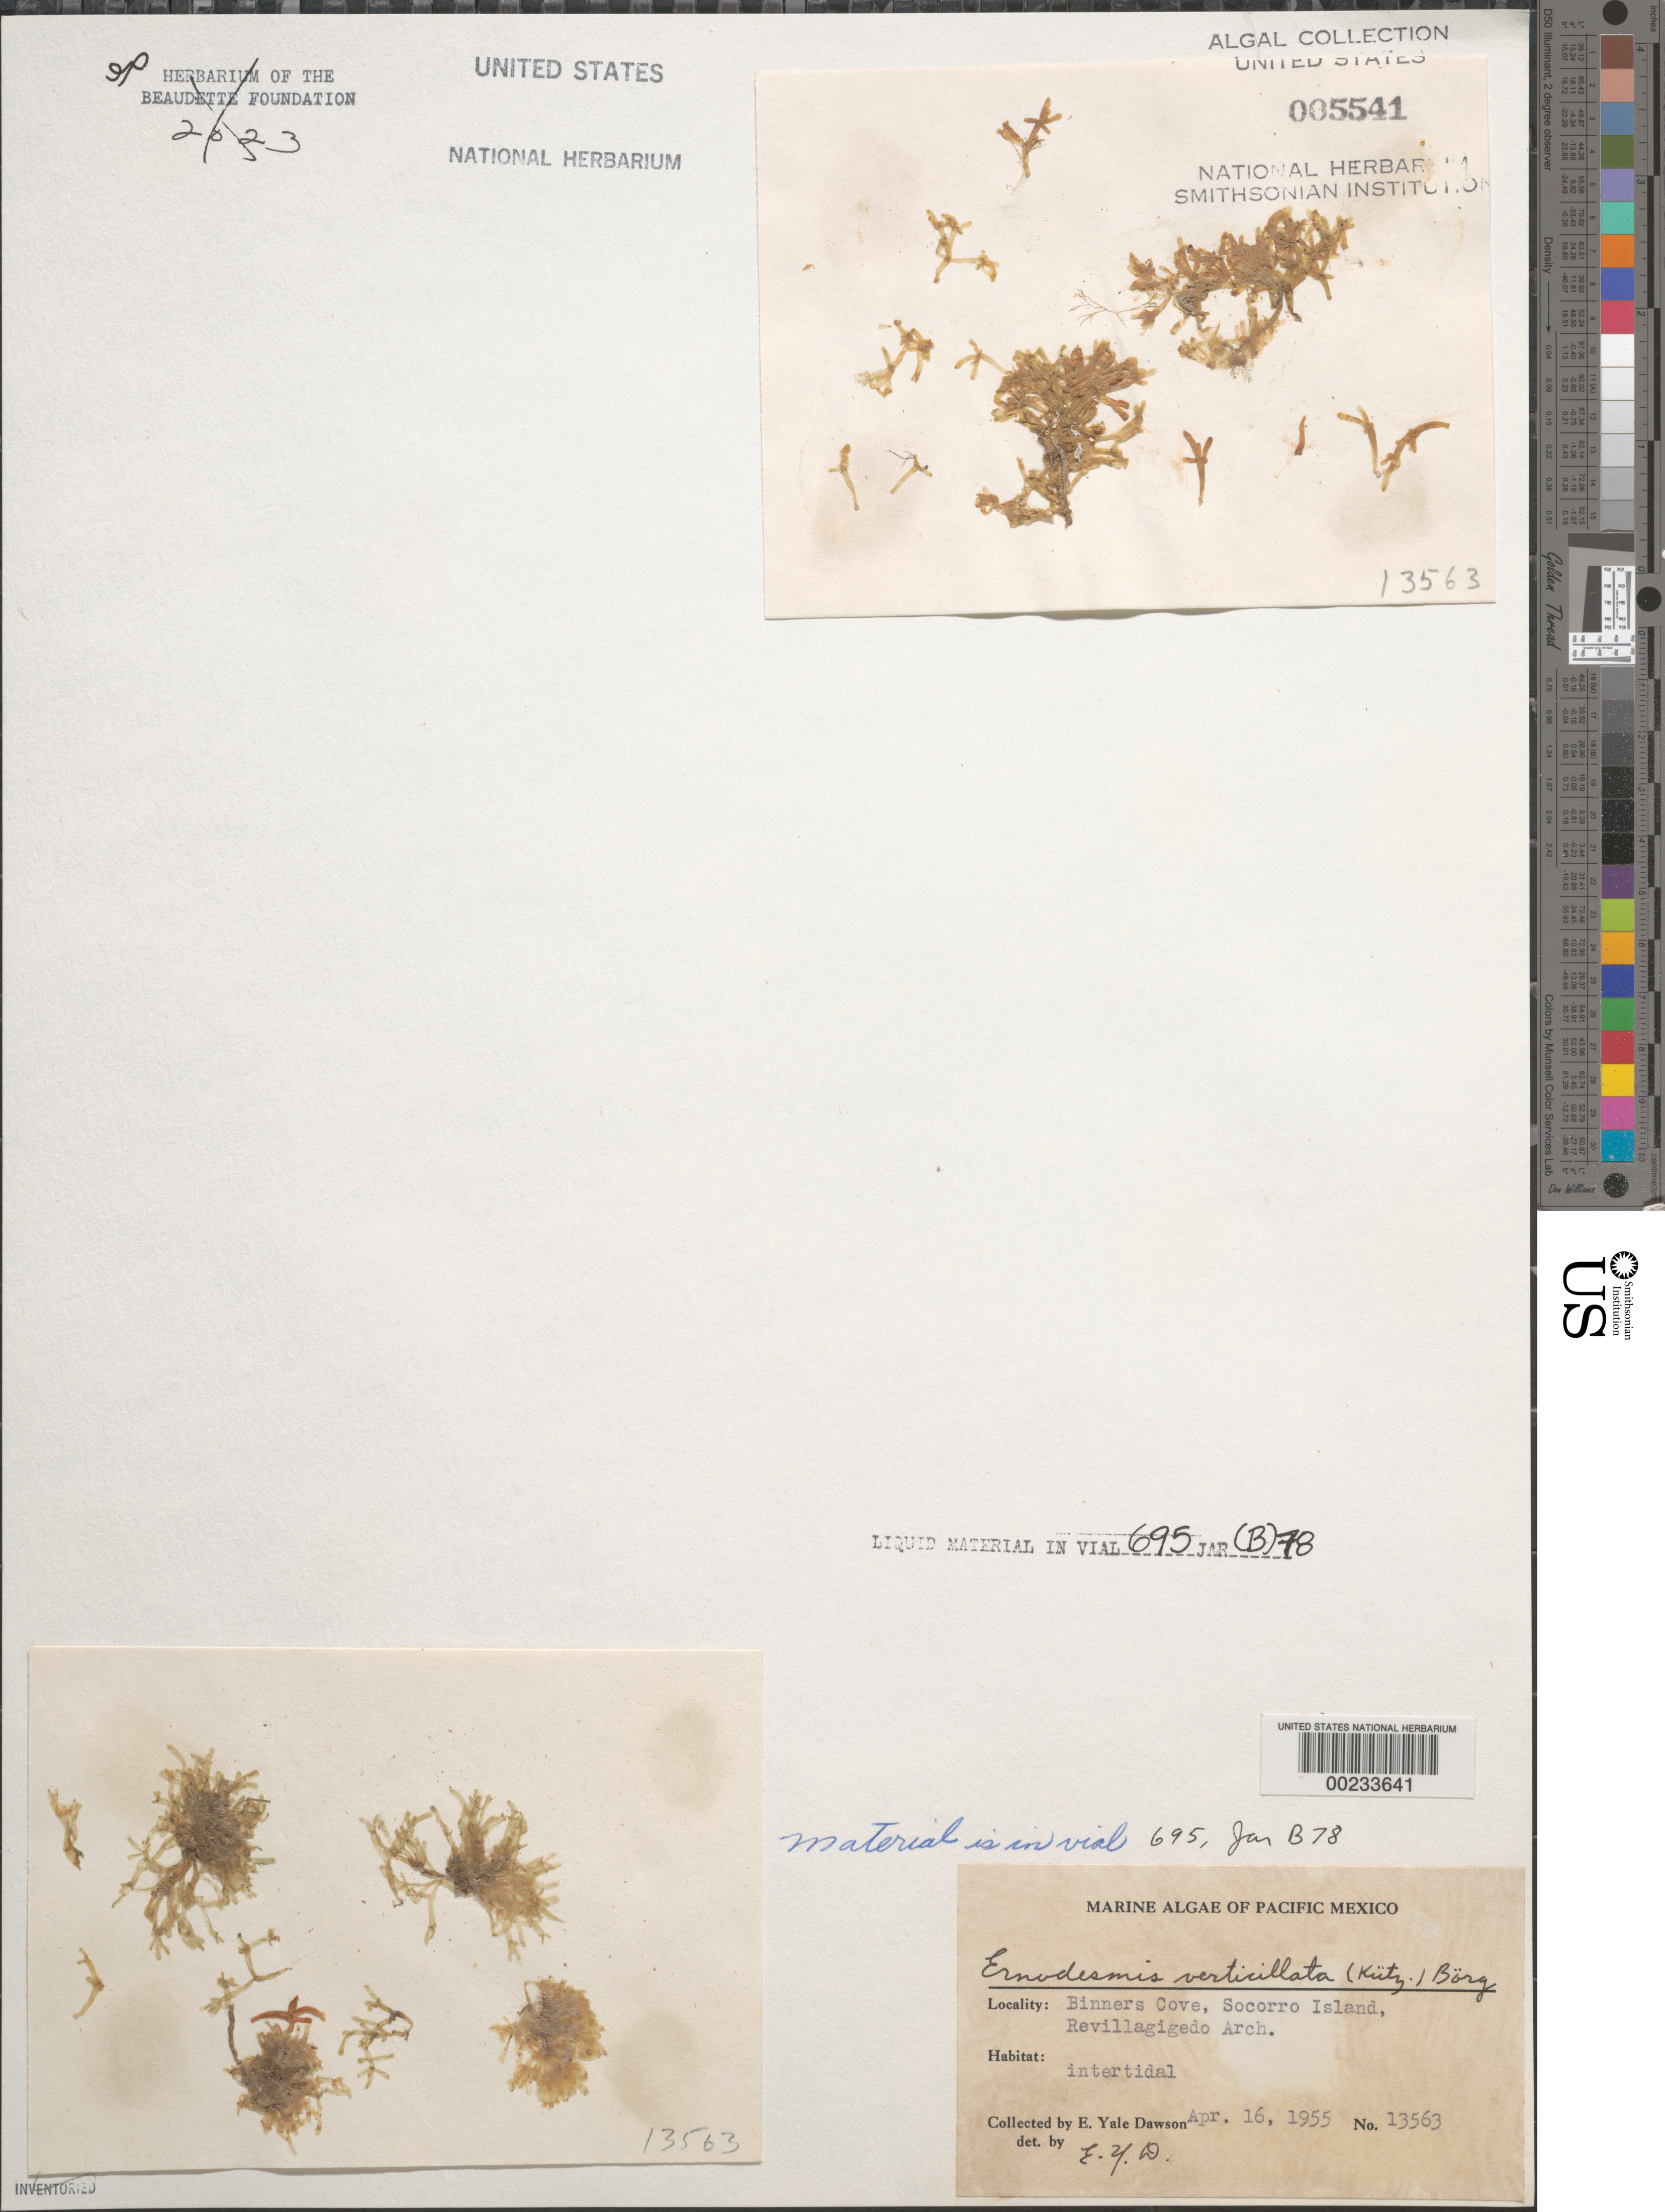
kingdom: Plantae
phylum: Chlorophyta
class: Ulvophyceae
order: Siphonocladales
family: Siphonocladaceae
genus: Ernodesmis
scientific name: Ernodesmis verticillata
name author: (Kütz.) Børgesen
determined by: Dawson, E. Y.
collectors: E. Y. Dawson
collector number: EYD 13563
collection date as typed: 16 Apr 1955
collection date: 1955-04-16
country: Mexico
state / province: Colima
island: Isla Socorro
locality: Binners Cove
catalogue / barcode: US 5541